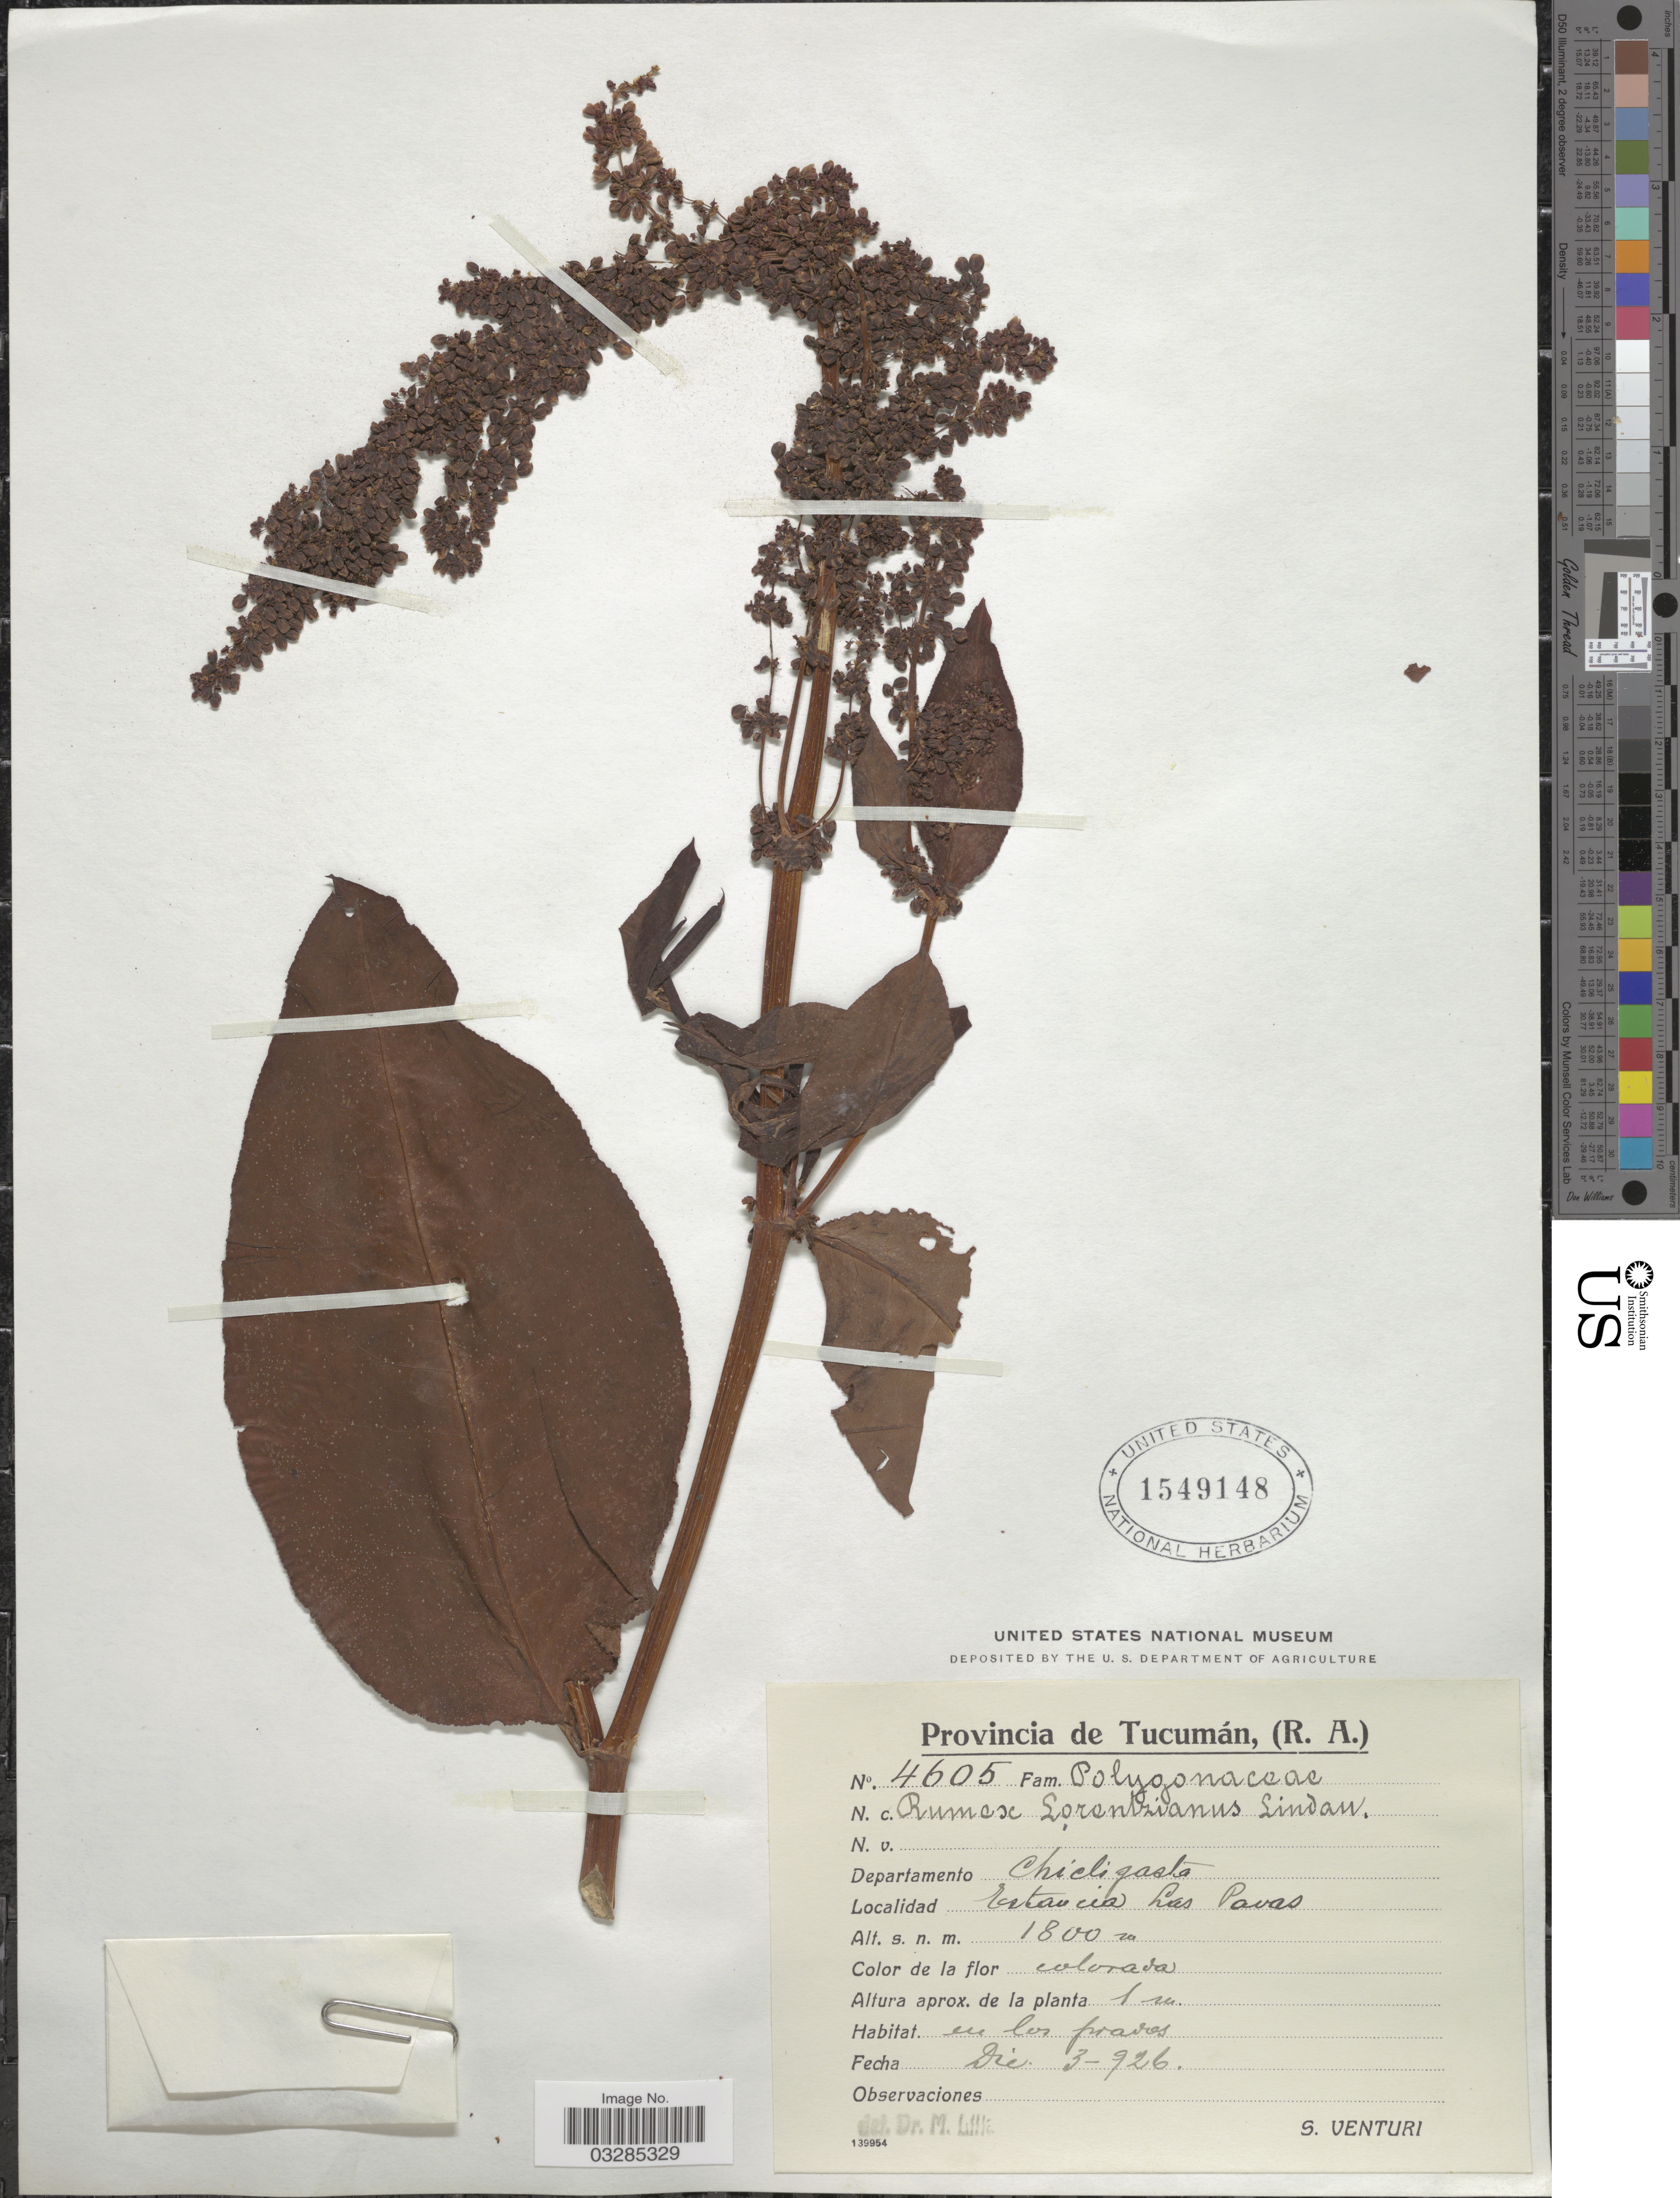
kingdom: Plantae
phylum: Tracheophyta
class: Magnoliopsida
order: Caryophyllales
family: Polygonaceae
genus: Rumex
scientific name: Rumex lorentzianus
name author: Lindau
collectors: S. Venturi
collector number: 4605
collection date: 1926-12-03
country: Argentina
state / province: Tucuman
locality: Departamento Chicligasta. Estancia Las Pavas.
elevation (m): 1800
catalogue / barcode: US 1549148